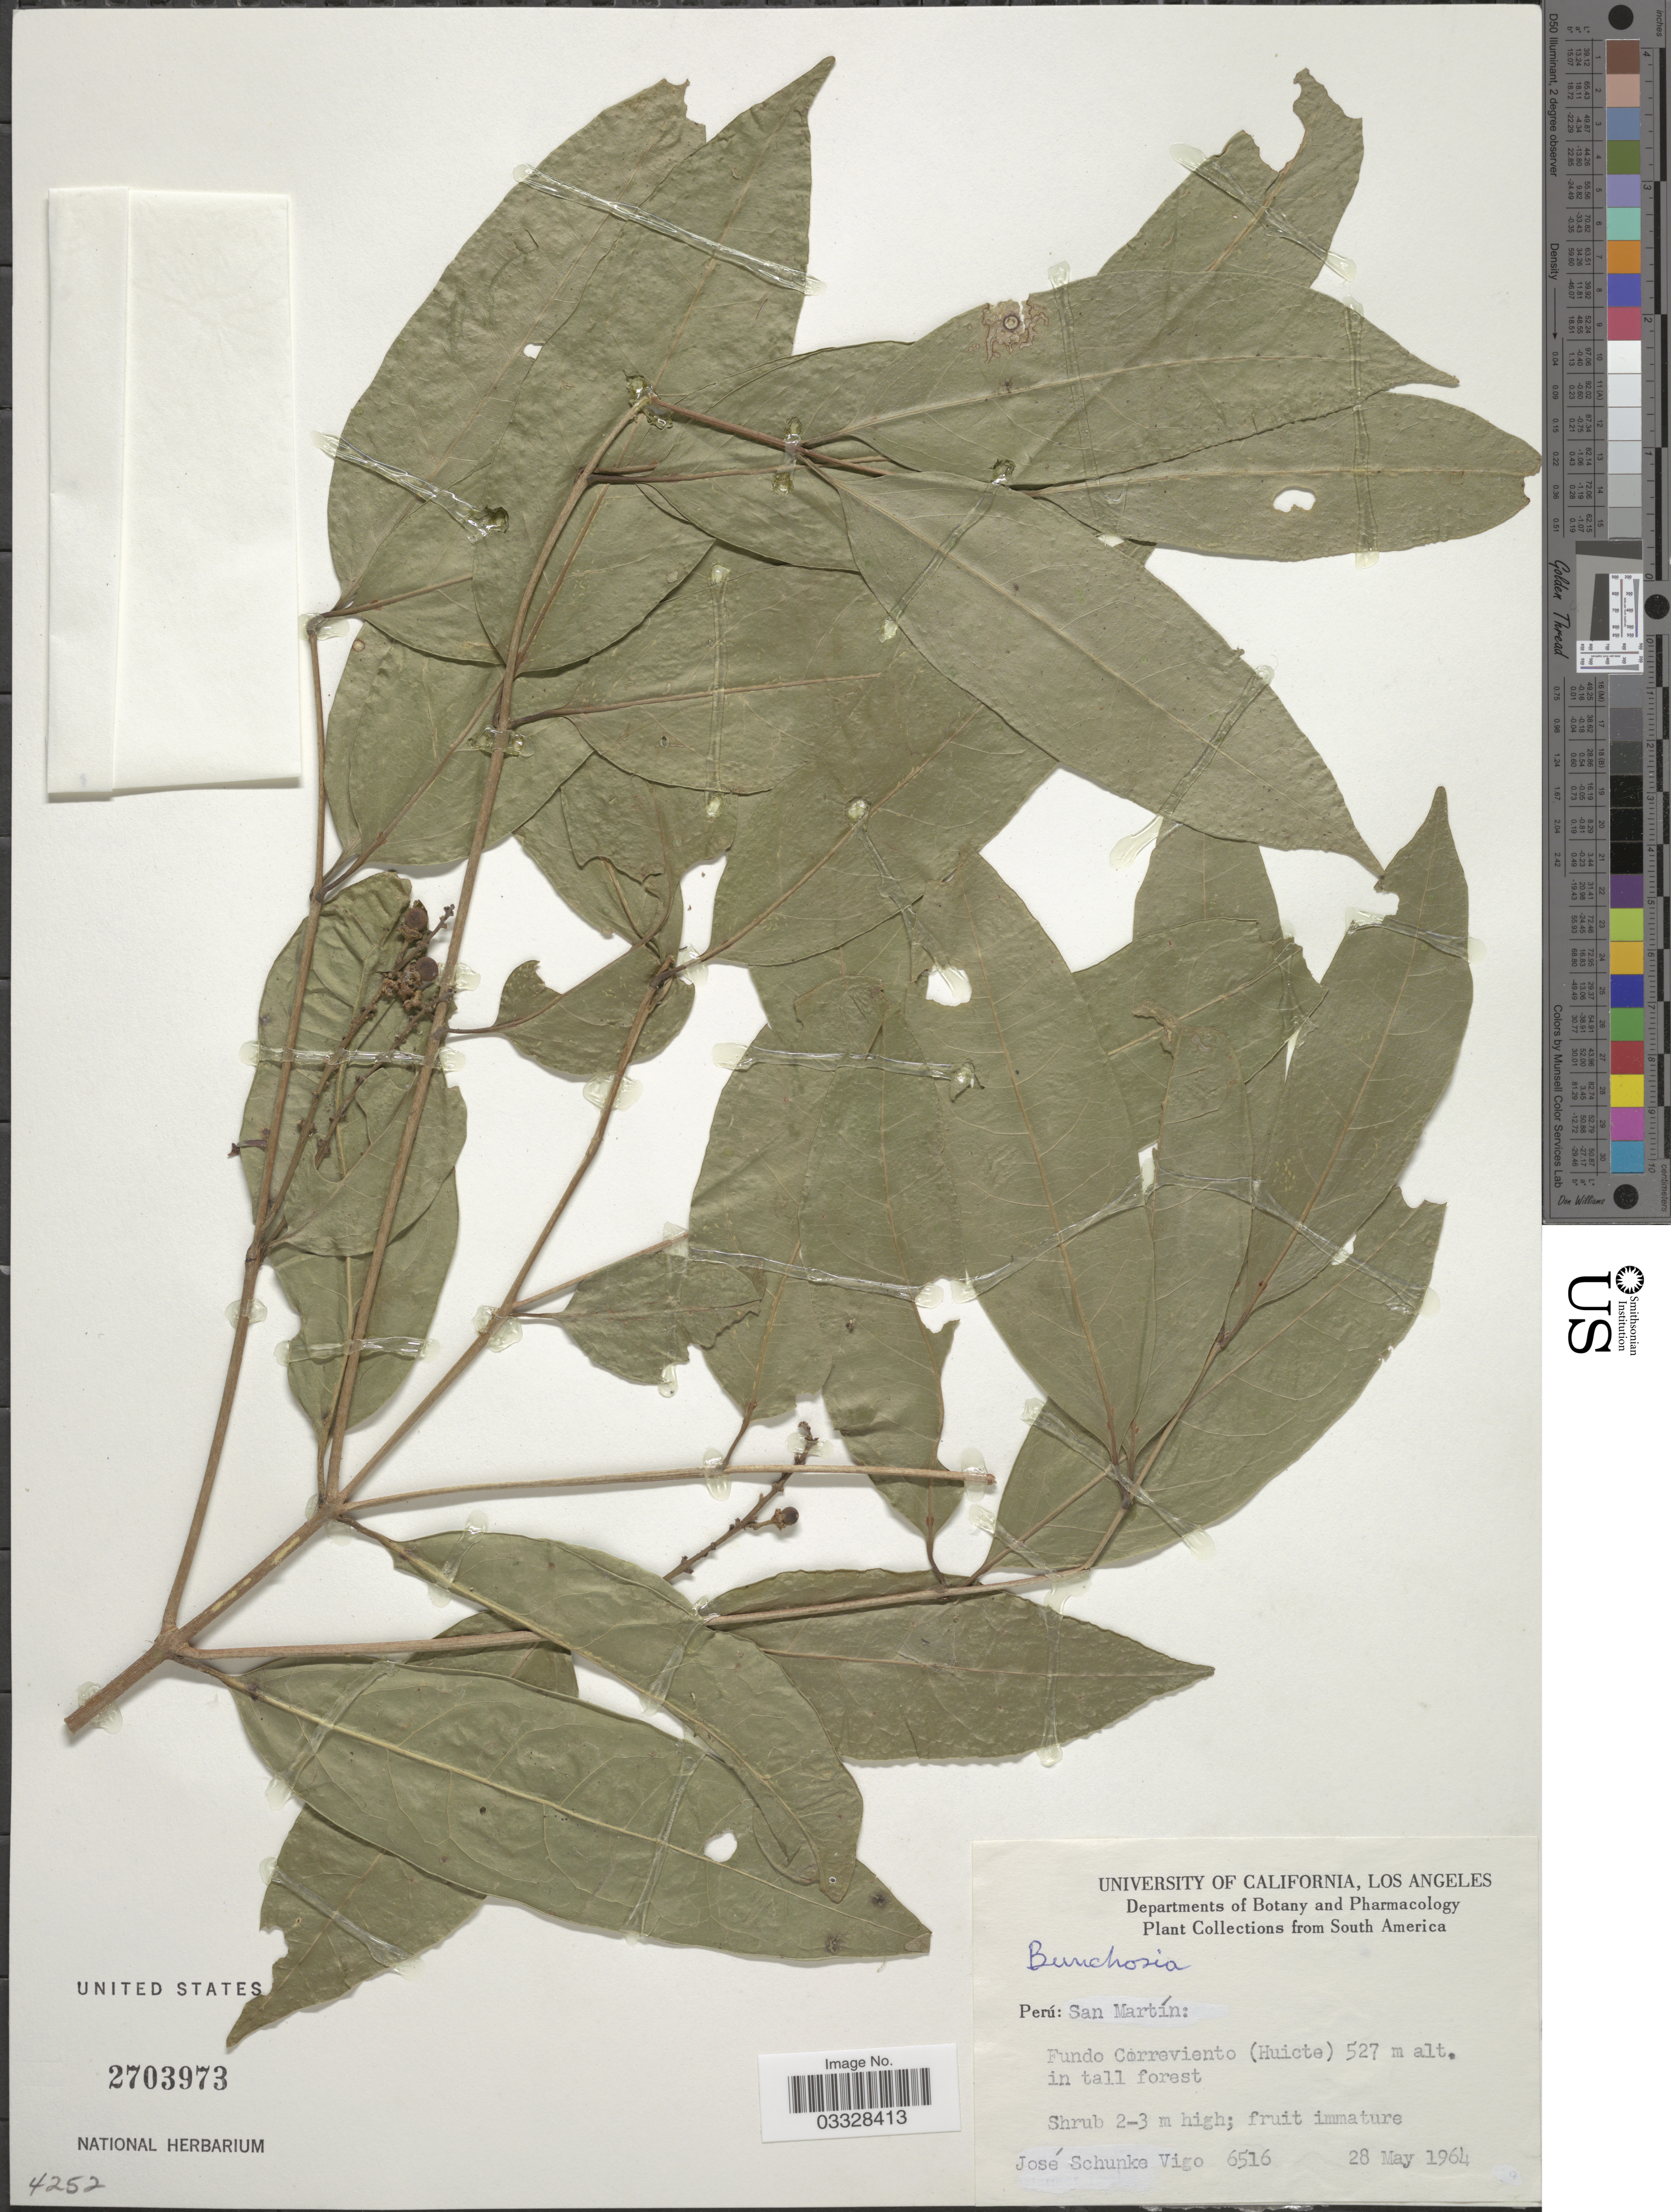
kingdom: Plantae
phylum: Tracheophyta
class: Magnoliopsida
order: Malpighiales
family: Malpighiaceae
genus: Bunchosia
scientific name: Bunchosia sp.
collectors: J. Schunke Vigo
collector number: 6516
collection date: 1964-05-28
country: Peru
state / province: San Martín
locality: Fundo Correviento (Huicte).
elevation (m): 527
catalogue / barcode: US 2703973